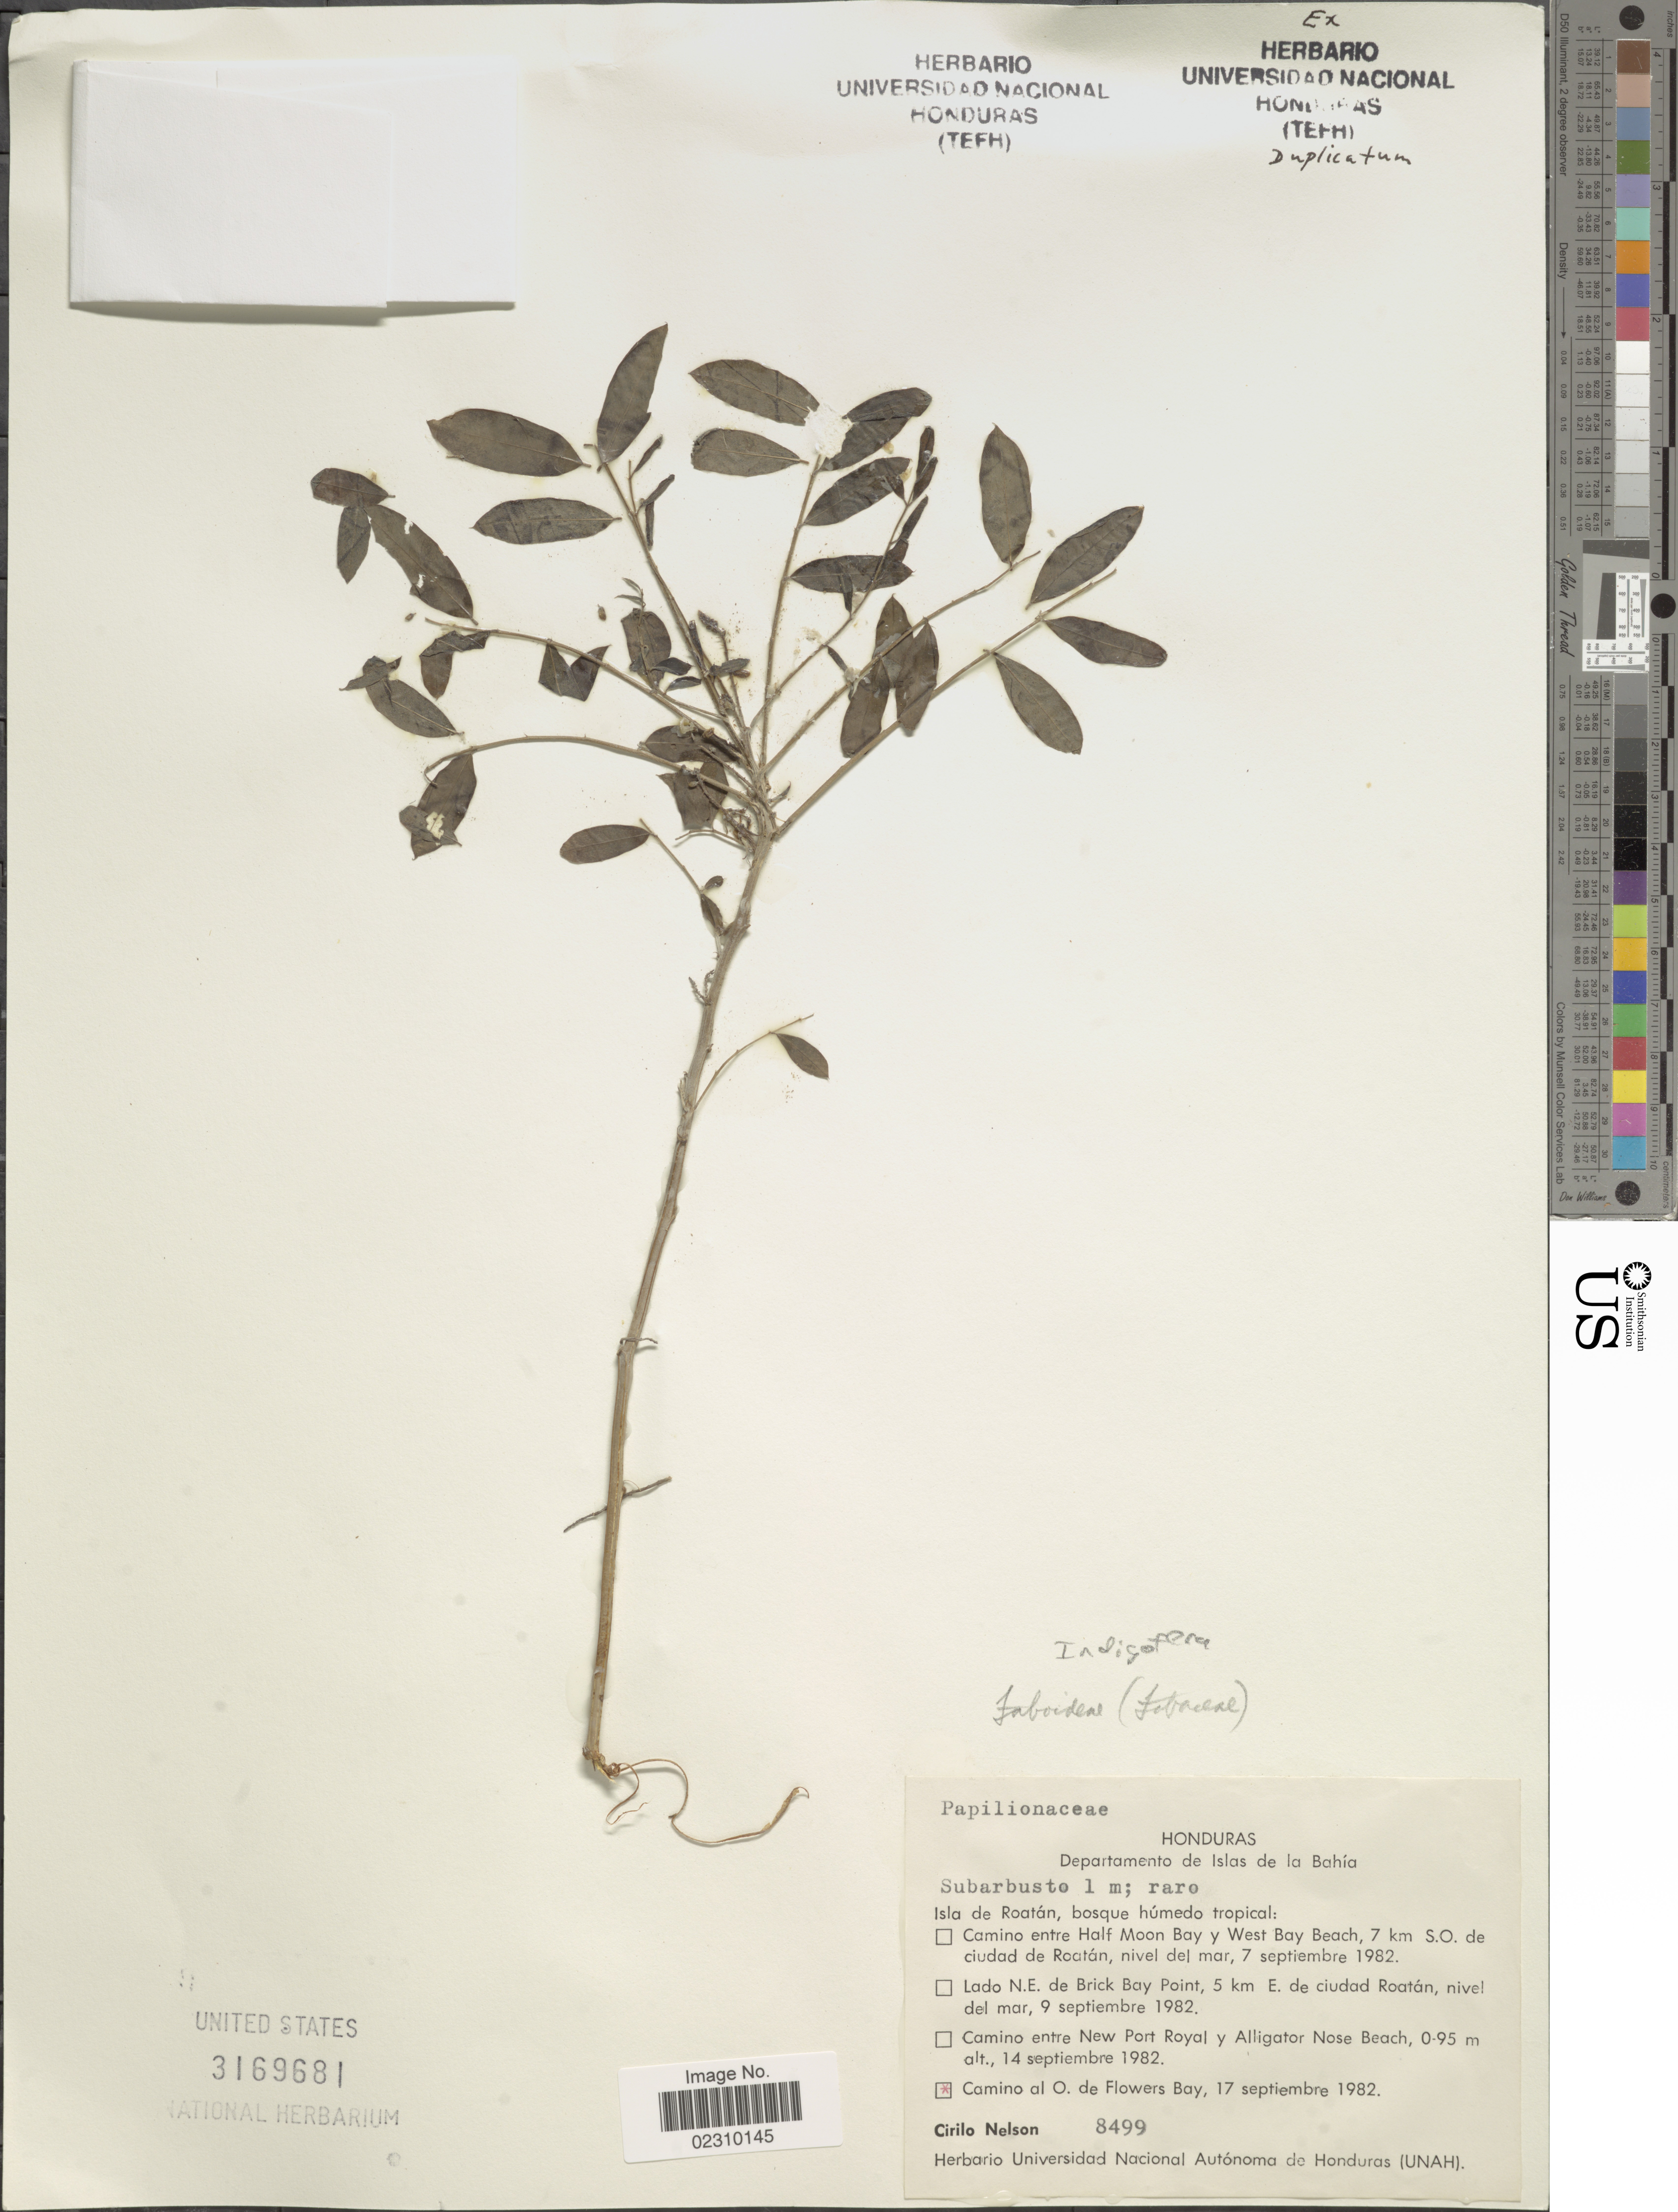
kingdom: Plantae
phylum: Tracheophyta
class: Magnoliopsida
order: Fabales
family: Fabaceae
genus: Indigofera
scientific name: Indigofera sp.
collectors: C. Nelson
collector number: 8499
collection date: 1982-09-17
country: Honduras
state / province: Islas de la Bahía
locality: Departamento de Islas de la Bahia. camino al O. de Flowers Bay.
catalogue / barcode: US 3169681